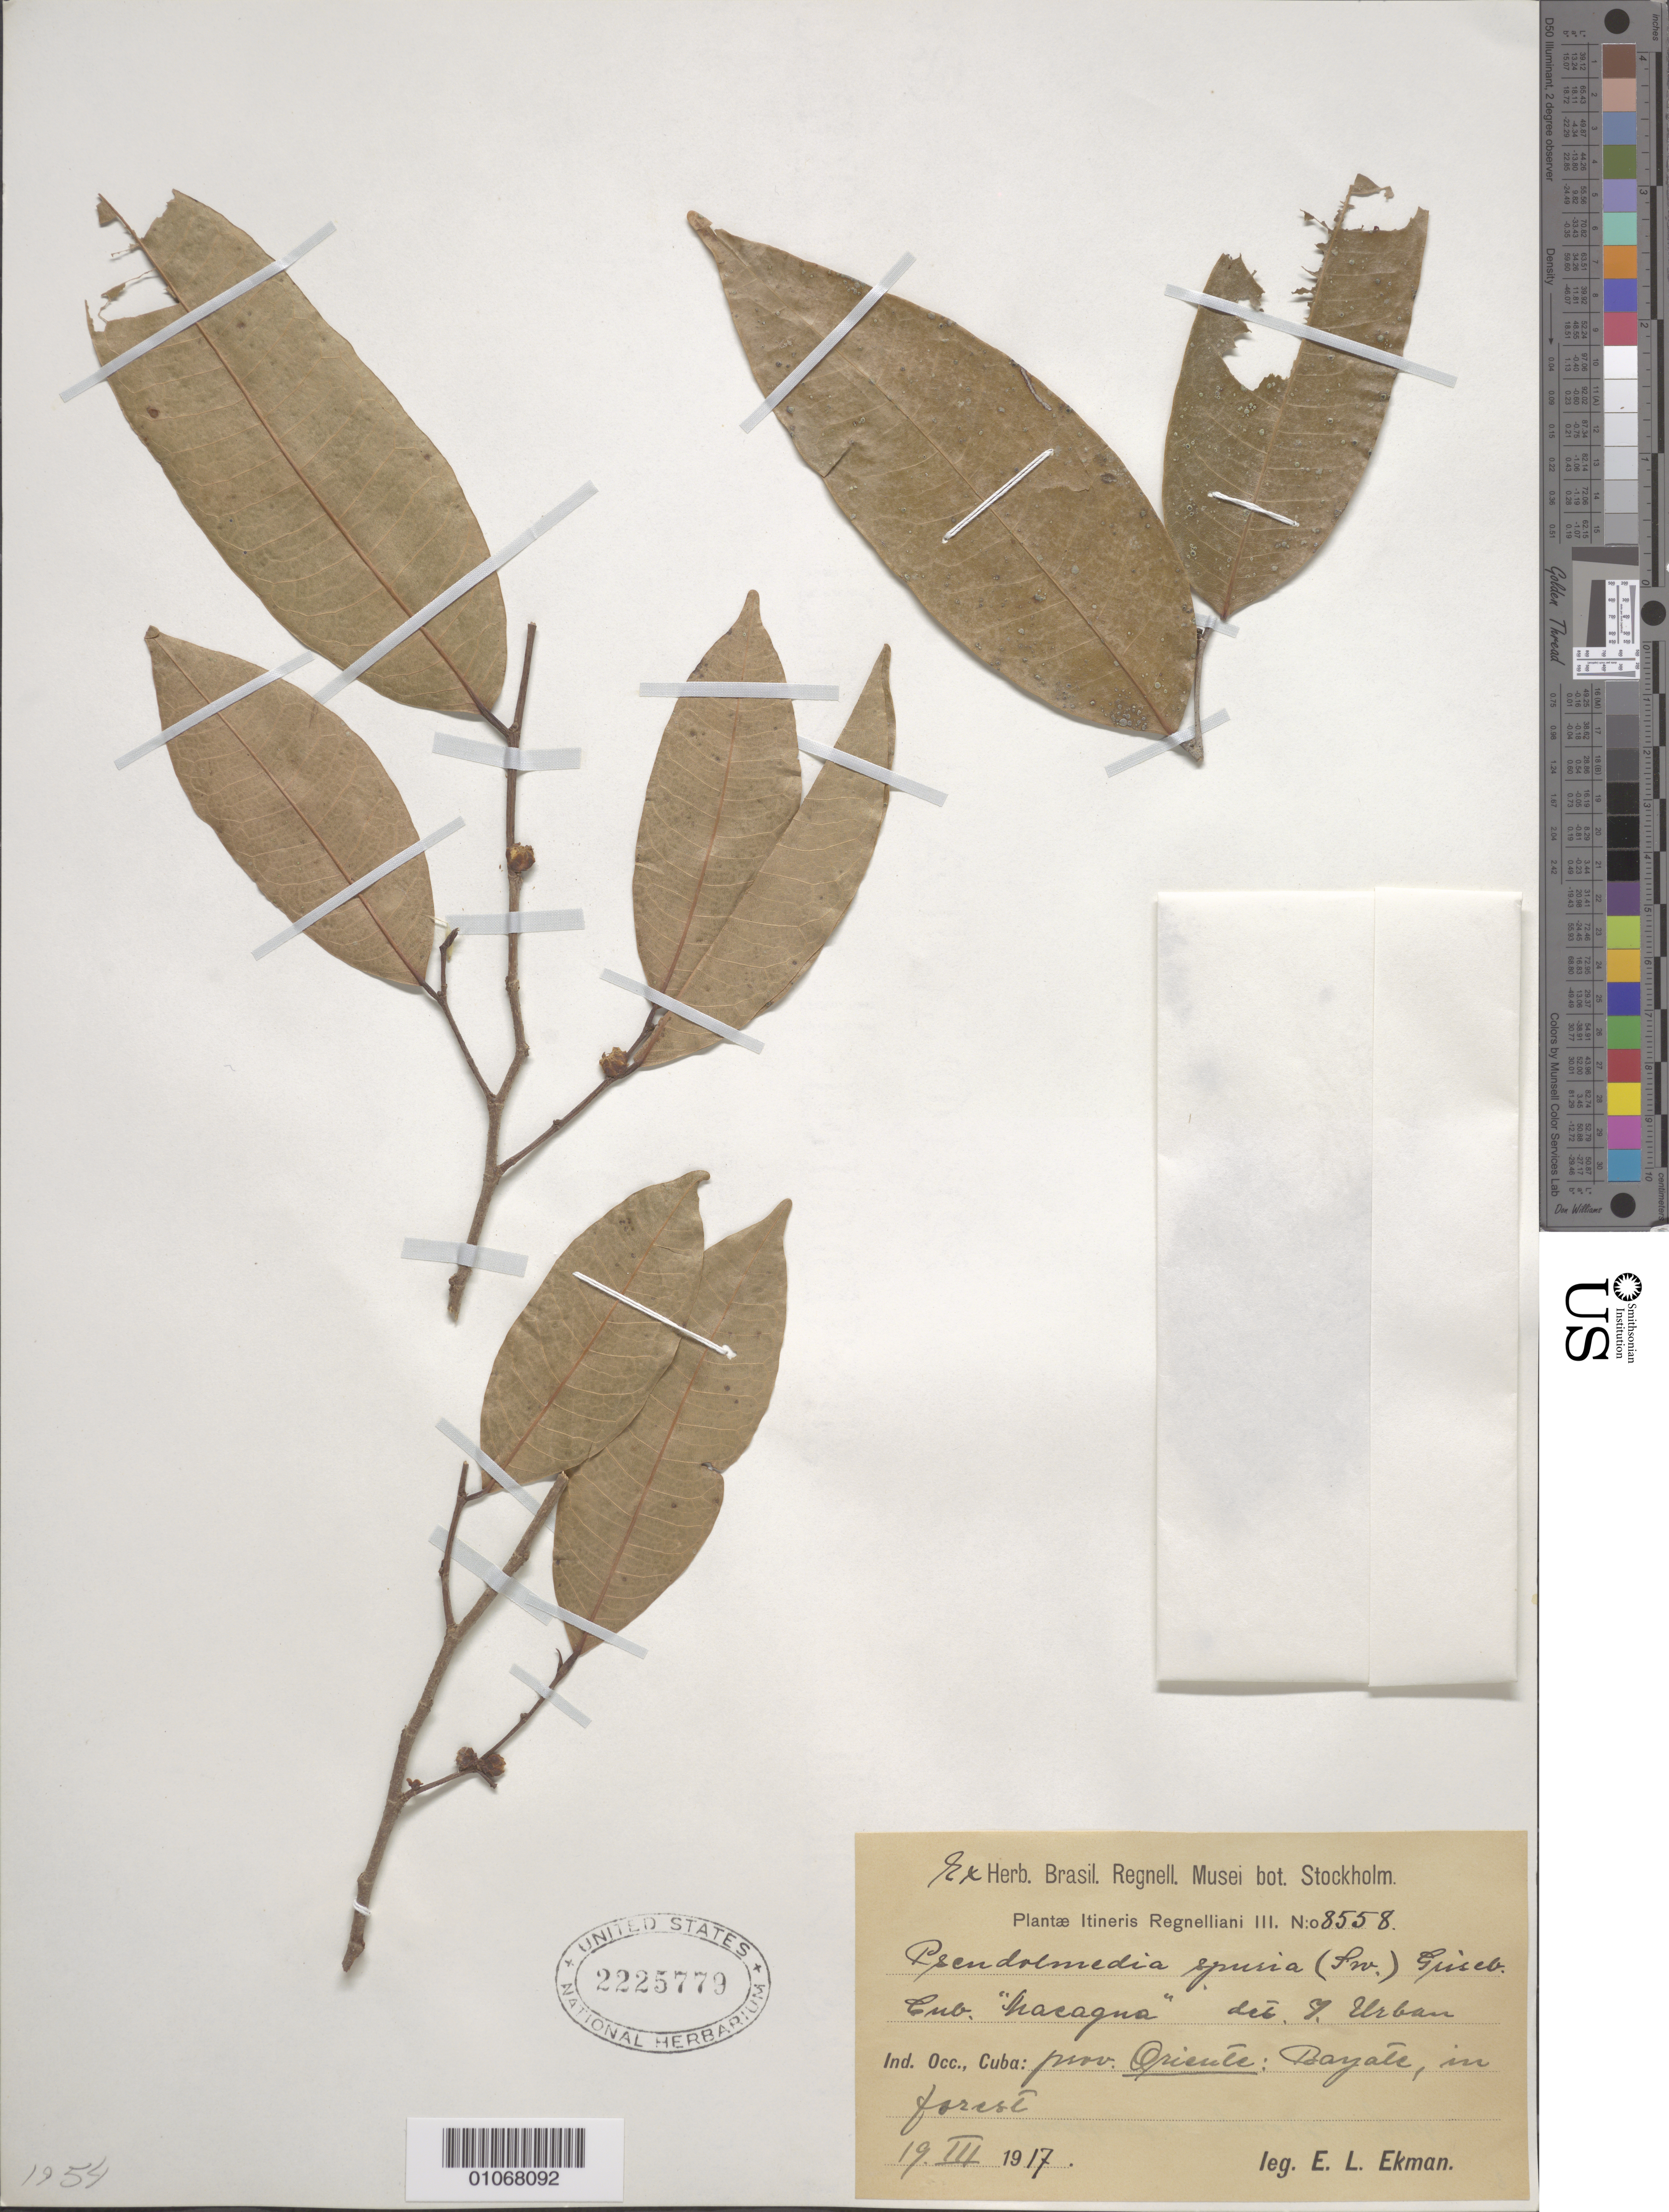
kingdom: Plantae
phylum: Tracheophyta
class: Magnoliopsida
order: Rosales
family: Moraceae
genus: Pseudolmedia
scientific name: Pseudolmedia spuria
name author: (Sw.) Griseb.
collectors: E. L. Ekman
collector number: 8558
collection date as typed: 19 Mar 1917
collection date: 1917-03-19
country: Cuba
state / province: Oriente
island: Cuba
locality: Bayate, In forest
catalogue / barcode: US 2225779